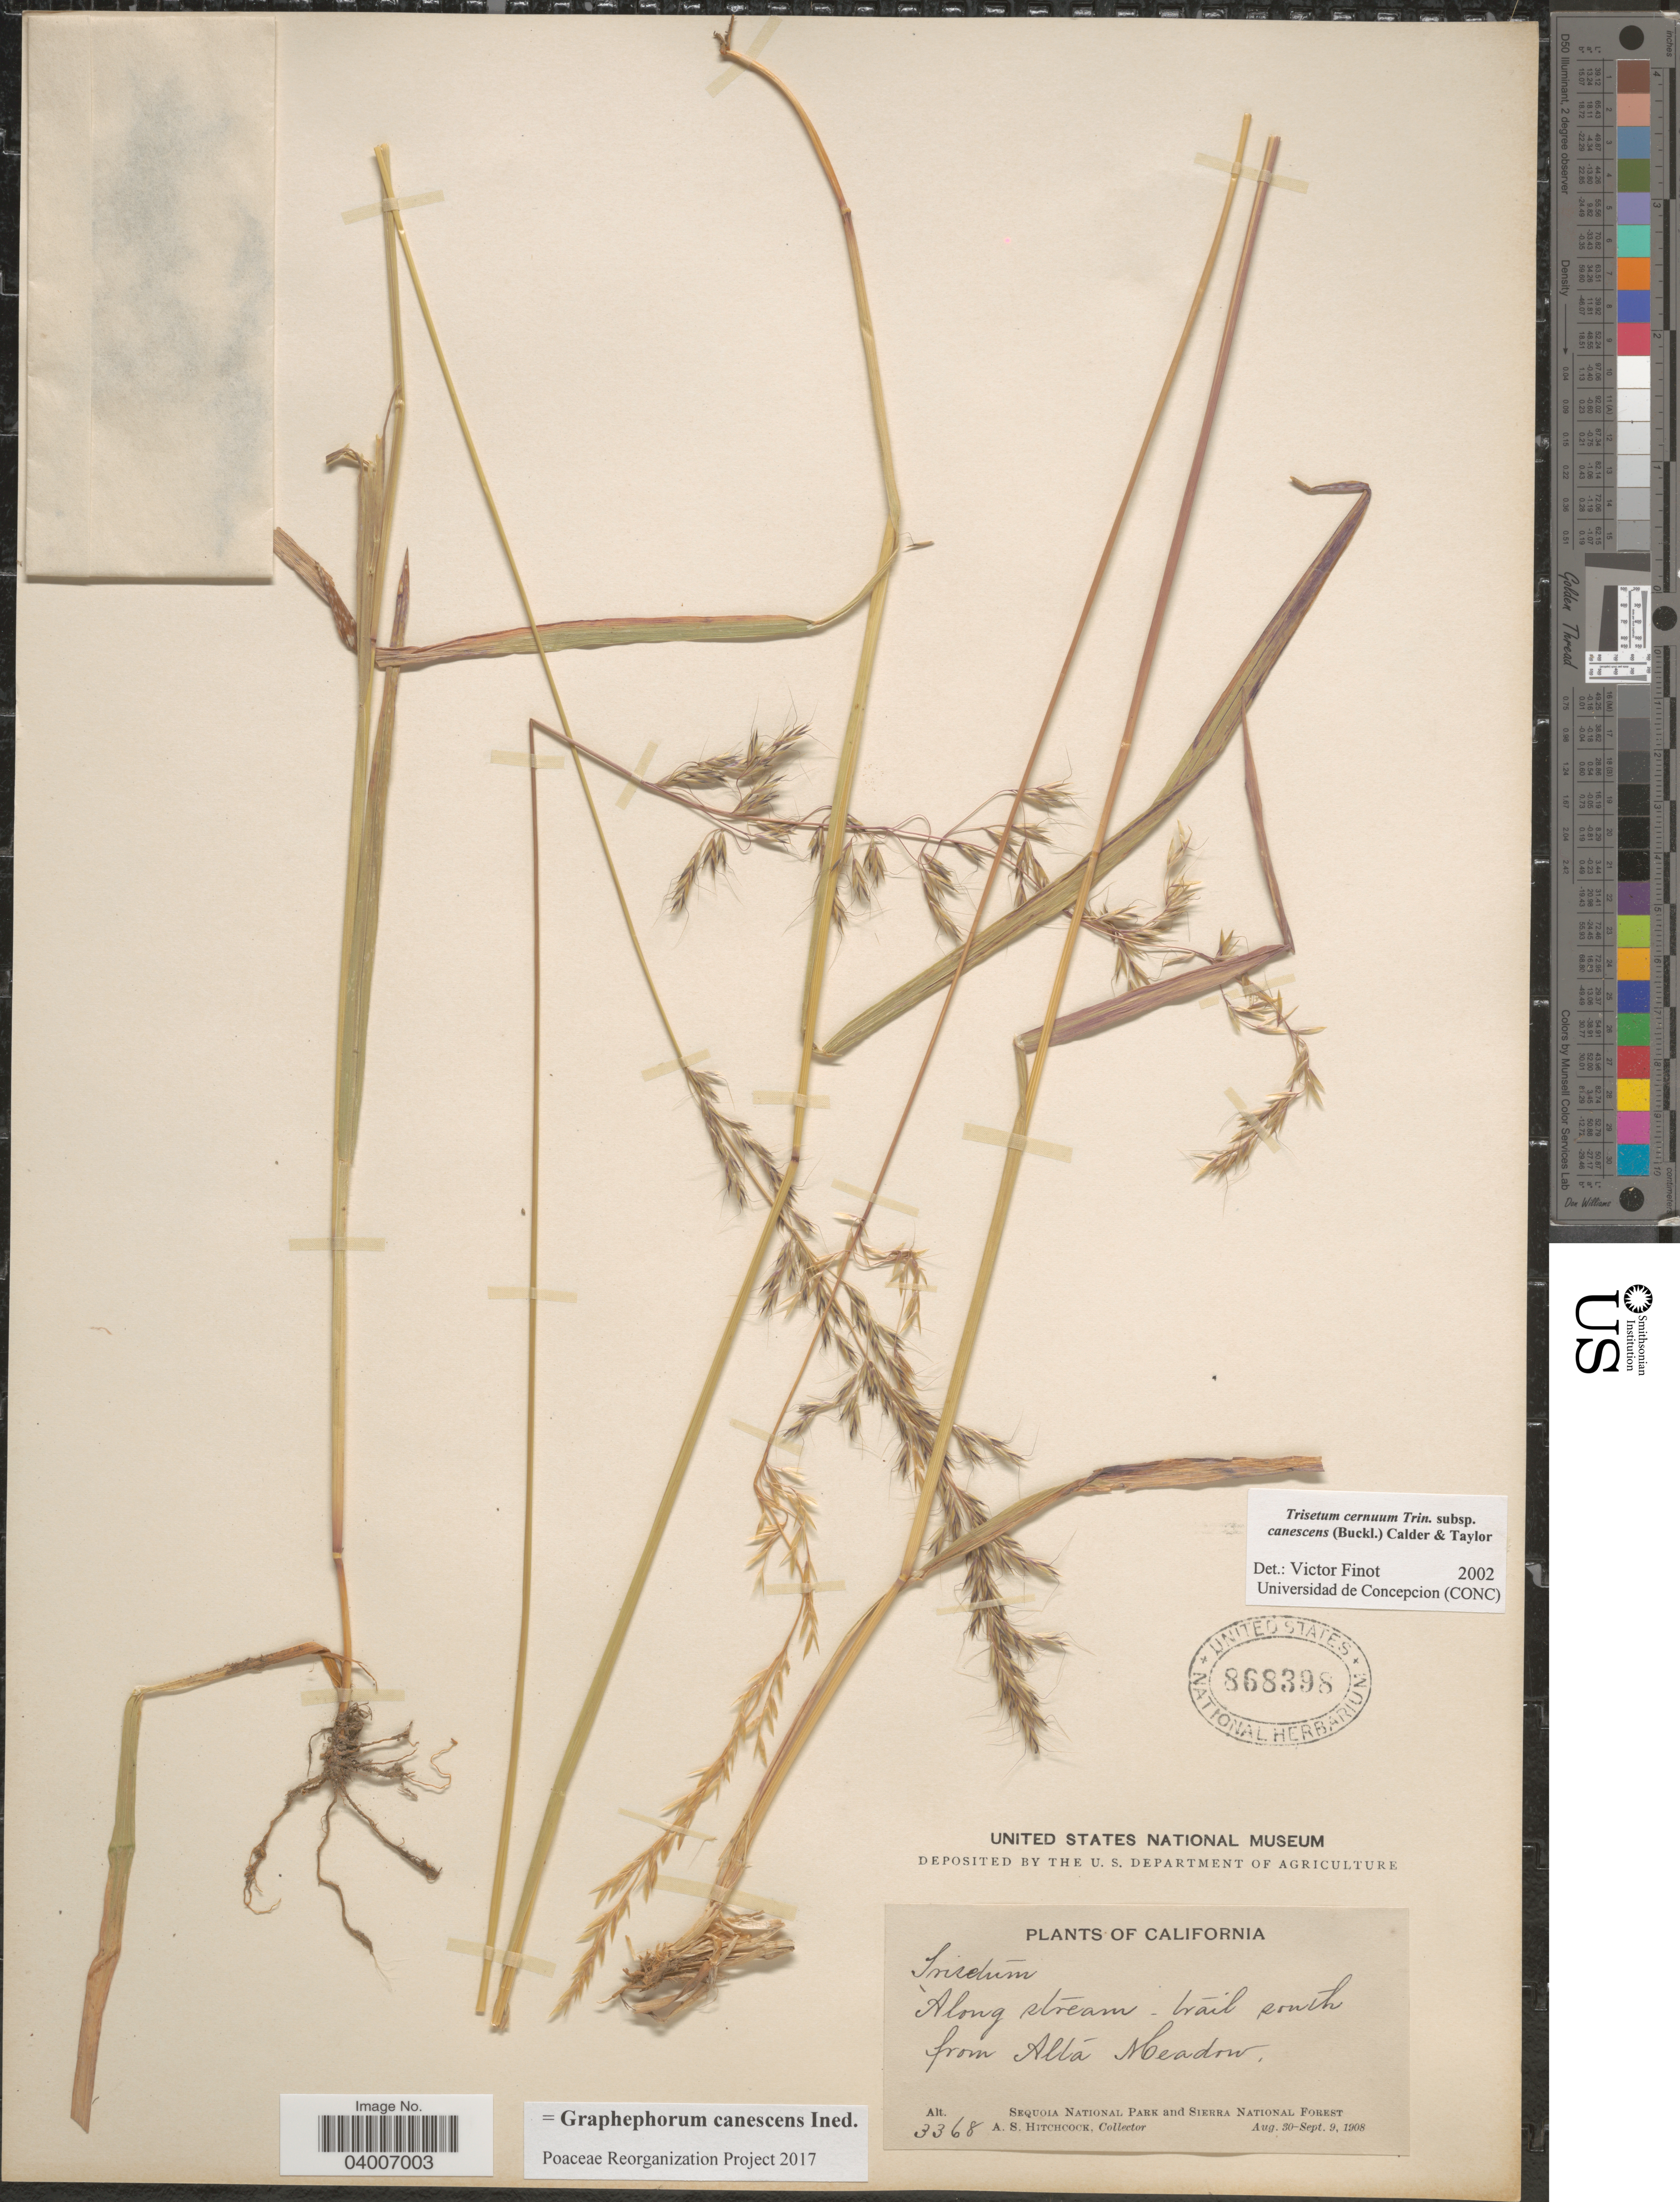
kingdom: Plantae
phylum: Tracheophyta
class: Liliopsida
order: Poales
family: Poaceae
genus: Graphephorum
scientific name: Graphephorum canescens ined.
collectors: A. S. Hitchcock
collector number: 3368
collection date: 1908-08-30/1908-09-09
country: United States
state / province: California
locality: Along stream - trail south from Alta Meadow. Sequoia National Park and Sierra National Forest.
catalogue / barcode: US 868398